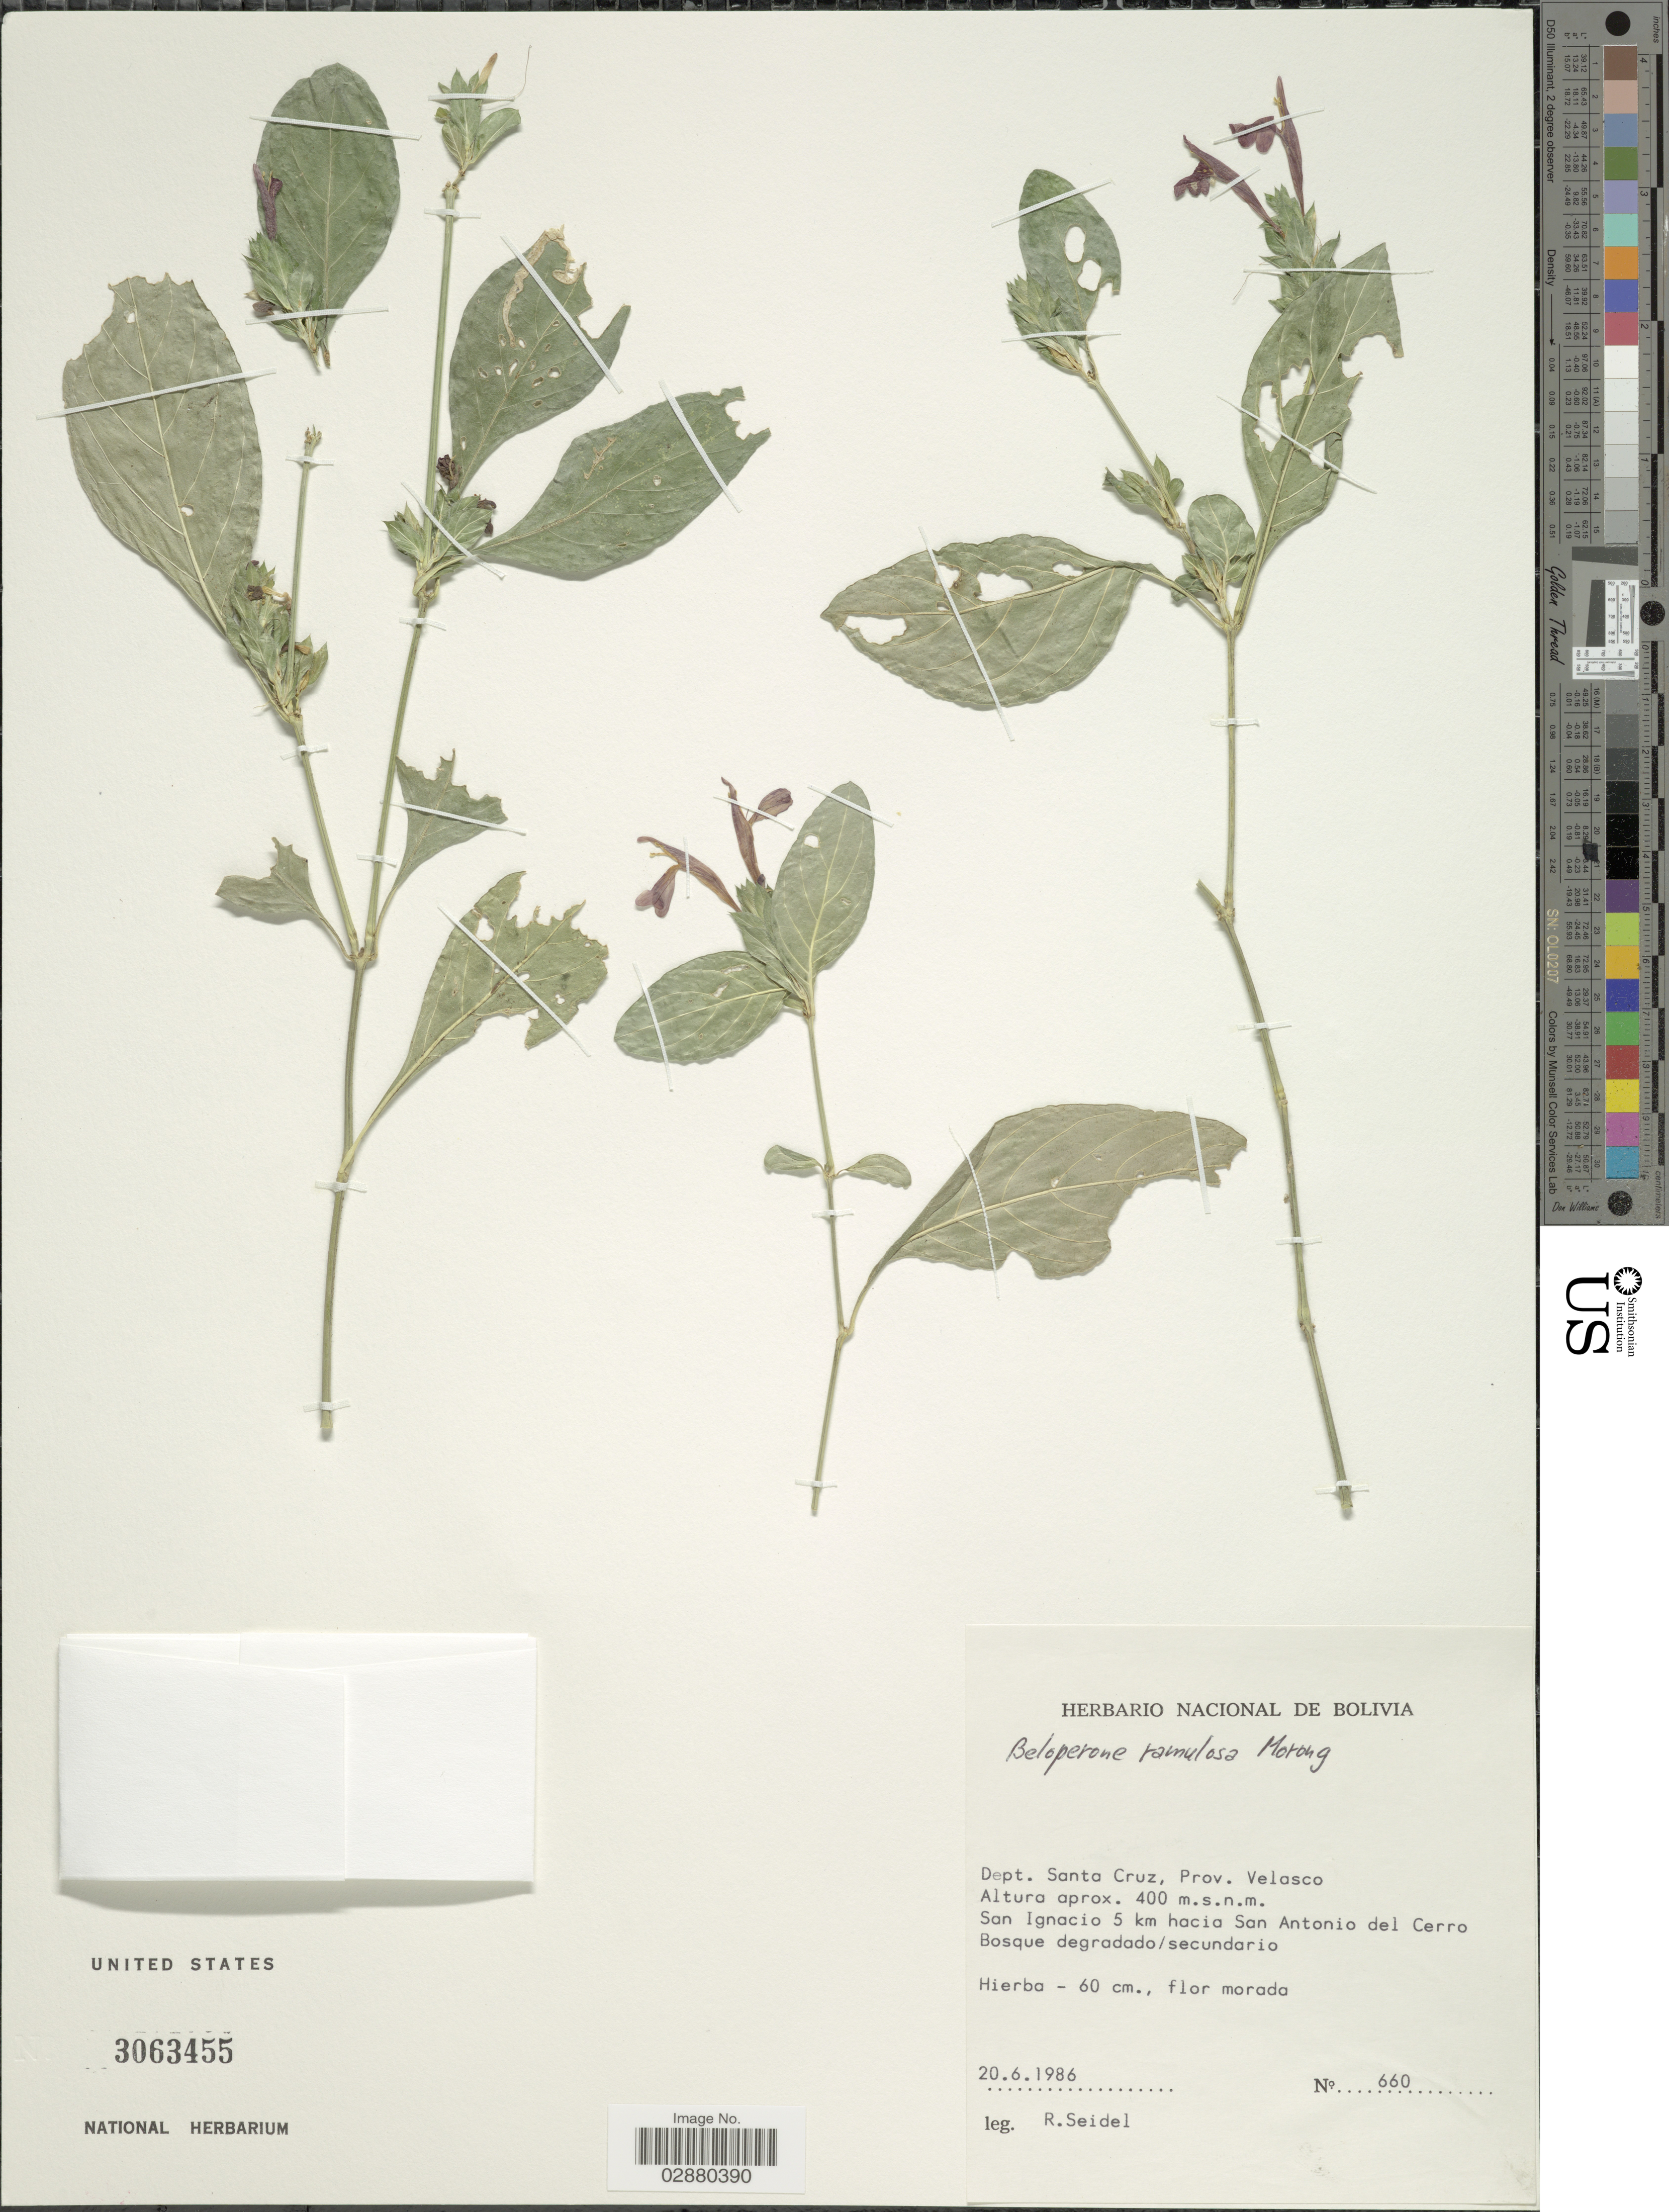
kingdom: Plantae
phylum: Tracheophyta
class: Magnoliopsida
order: Lamiales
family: Acanthaceae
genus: Justicia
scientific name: Justicia ramulosa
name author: (Morong) V.A.W. Graham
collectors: R. Seidel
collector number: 660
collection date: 1986-06-20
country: Bolivia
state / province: Santa Cruz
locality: Dept. Santa Cruz, Prov. Velasco. San Ignacio 5 km hacia San Antonio del Cerro.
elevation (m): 400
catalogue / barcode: US 3063455